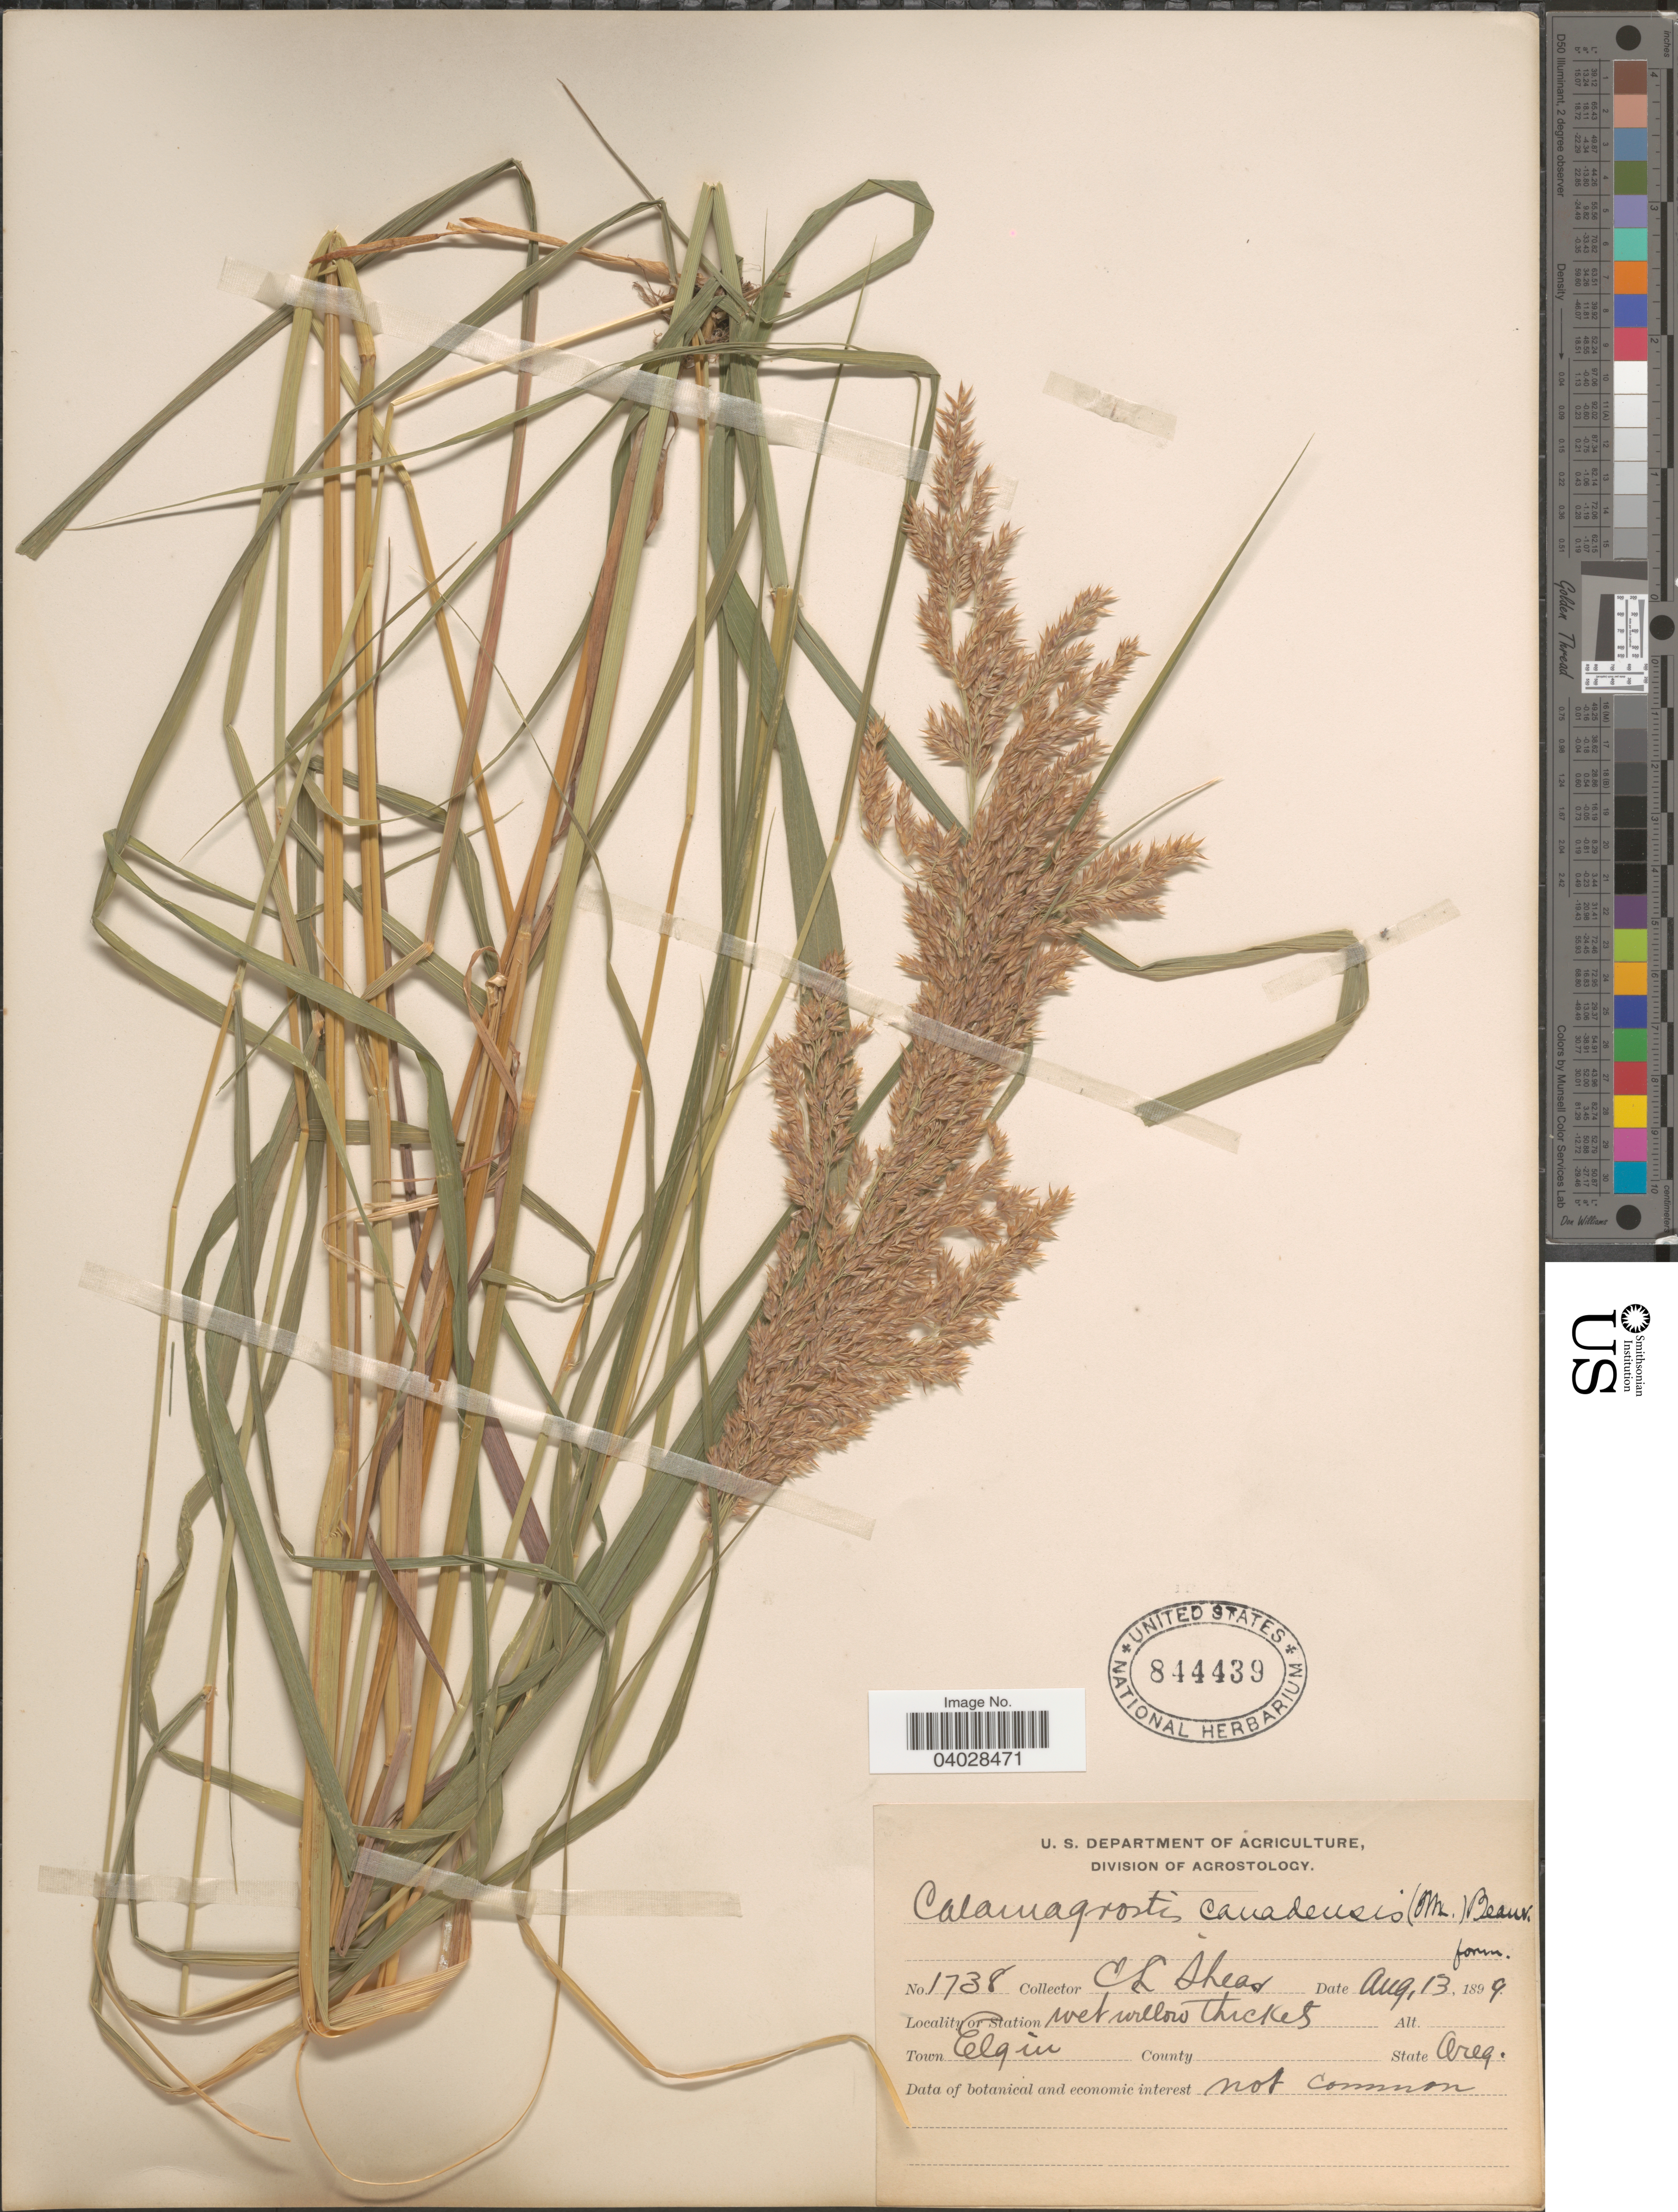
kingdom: Plantae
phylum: Tracheophyta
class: Liliopsida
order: Poales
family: Poaceae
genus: Calamagrostis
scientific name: Calamagrostis canadensis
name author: (Michx.) P. Beauv.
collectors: C. L. Shear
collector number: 1738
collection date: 1899-08-13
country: United States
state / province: Oregon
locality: Town Elgin.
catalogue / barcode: US 844439